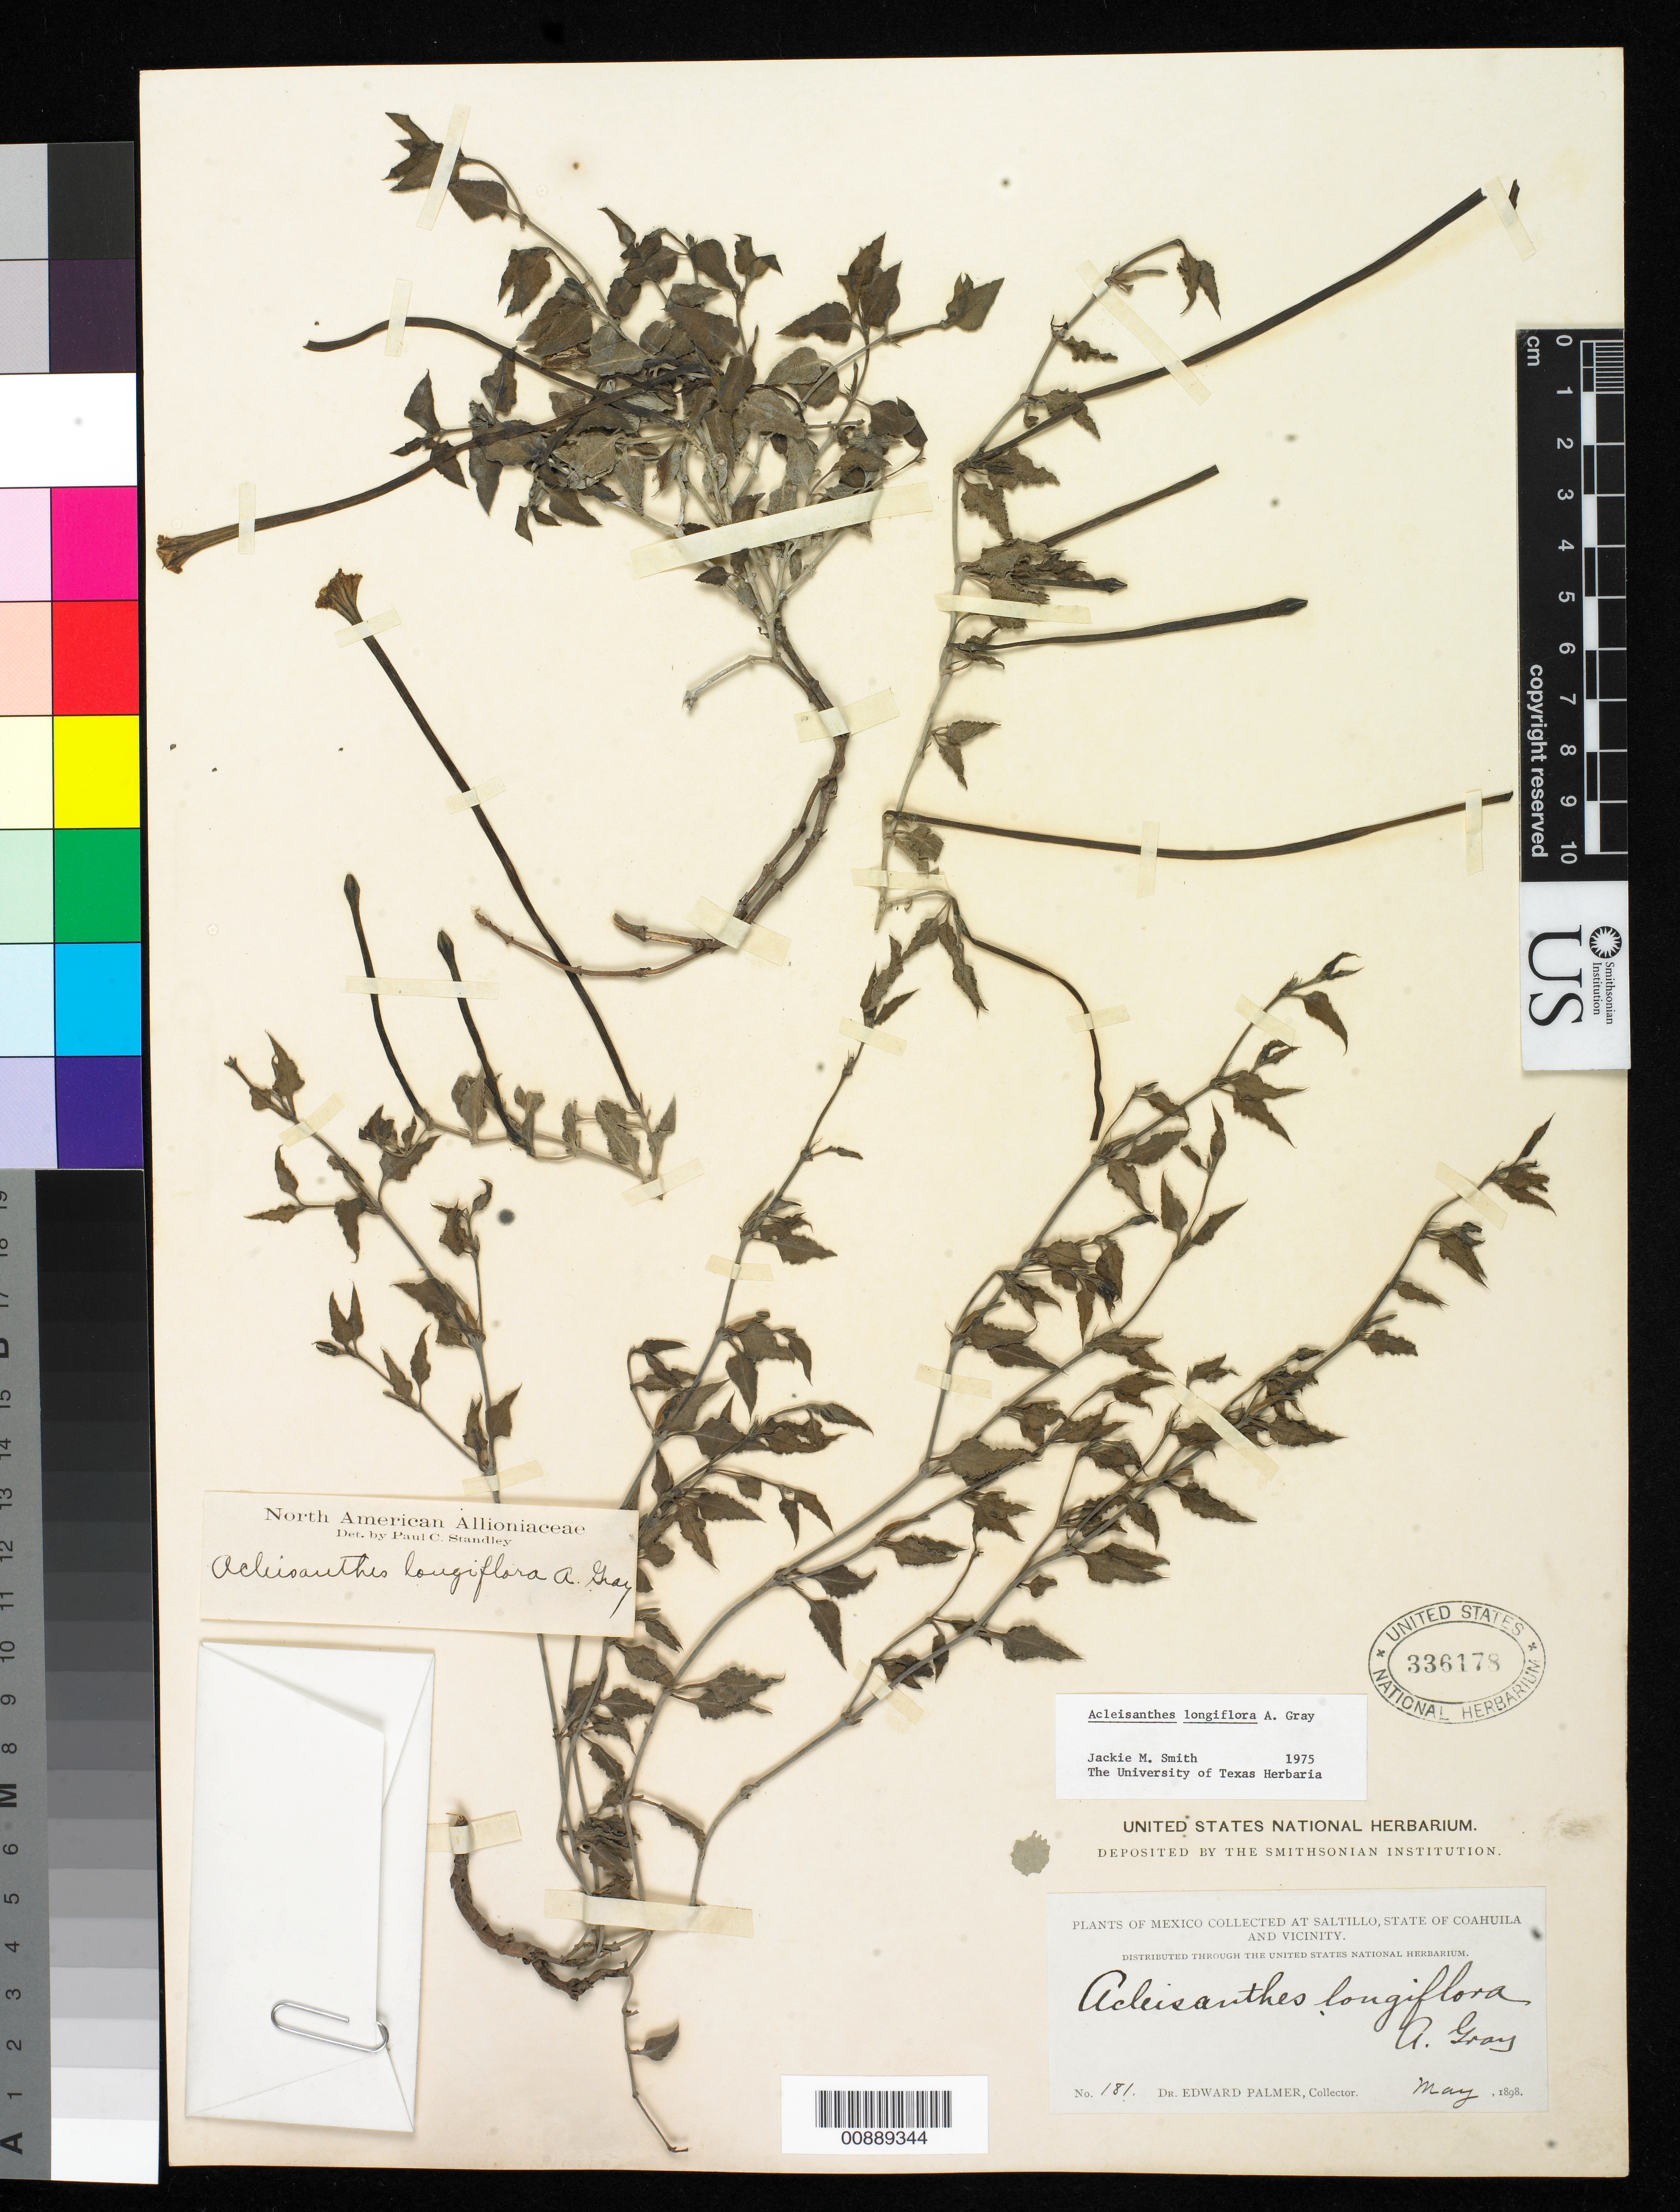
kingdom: Plantae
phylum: Tracheophyta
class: Magnoliopsida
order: Caryophyllales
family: Nyctaginaceae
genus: Acleisanthes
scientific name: Acleisanthes longiflora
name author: A. Gray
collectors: E. Palmer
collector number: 181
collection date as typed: May 1898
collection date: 1898-05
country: Mexico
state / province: Coahuila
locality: Saltillo, Coahuila and vicinity.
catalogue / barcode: US 336178